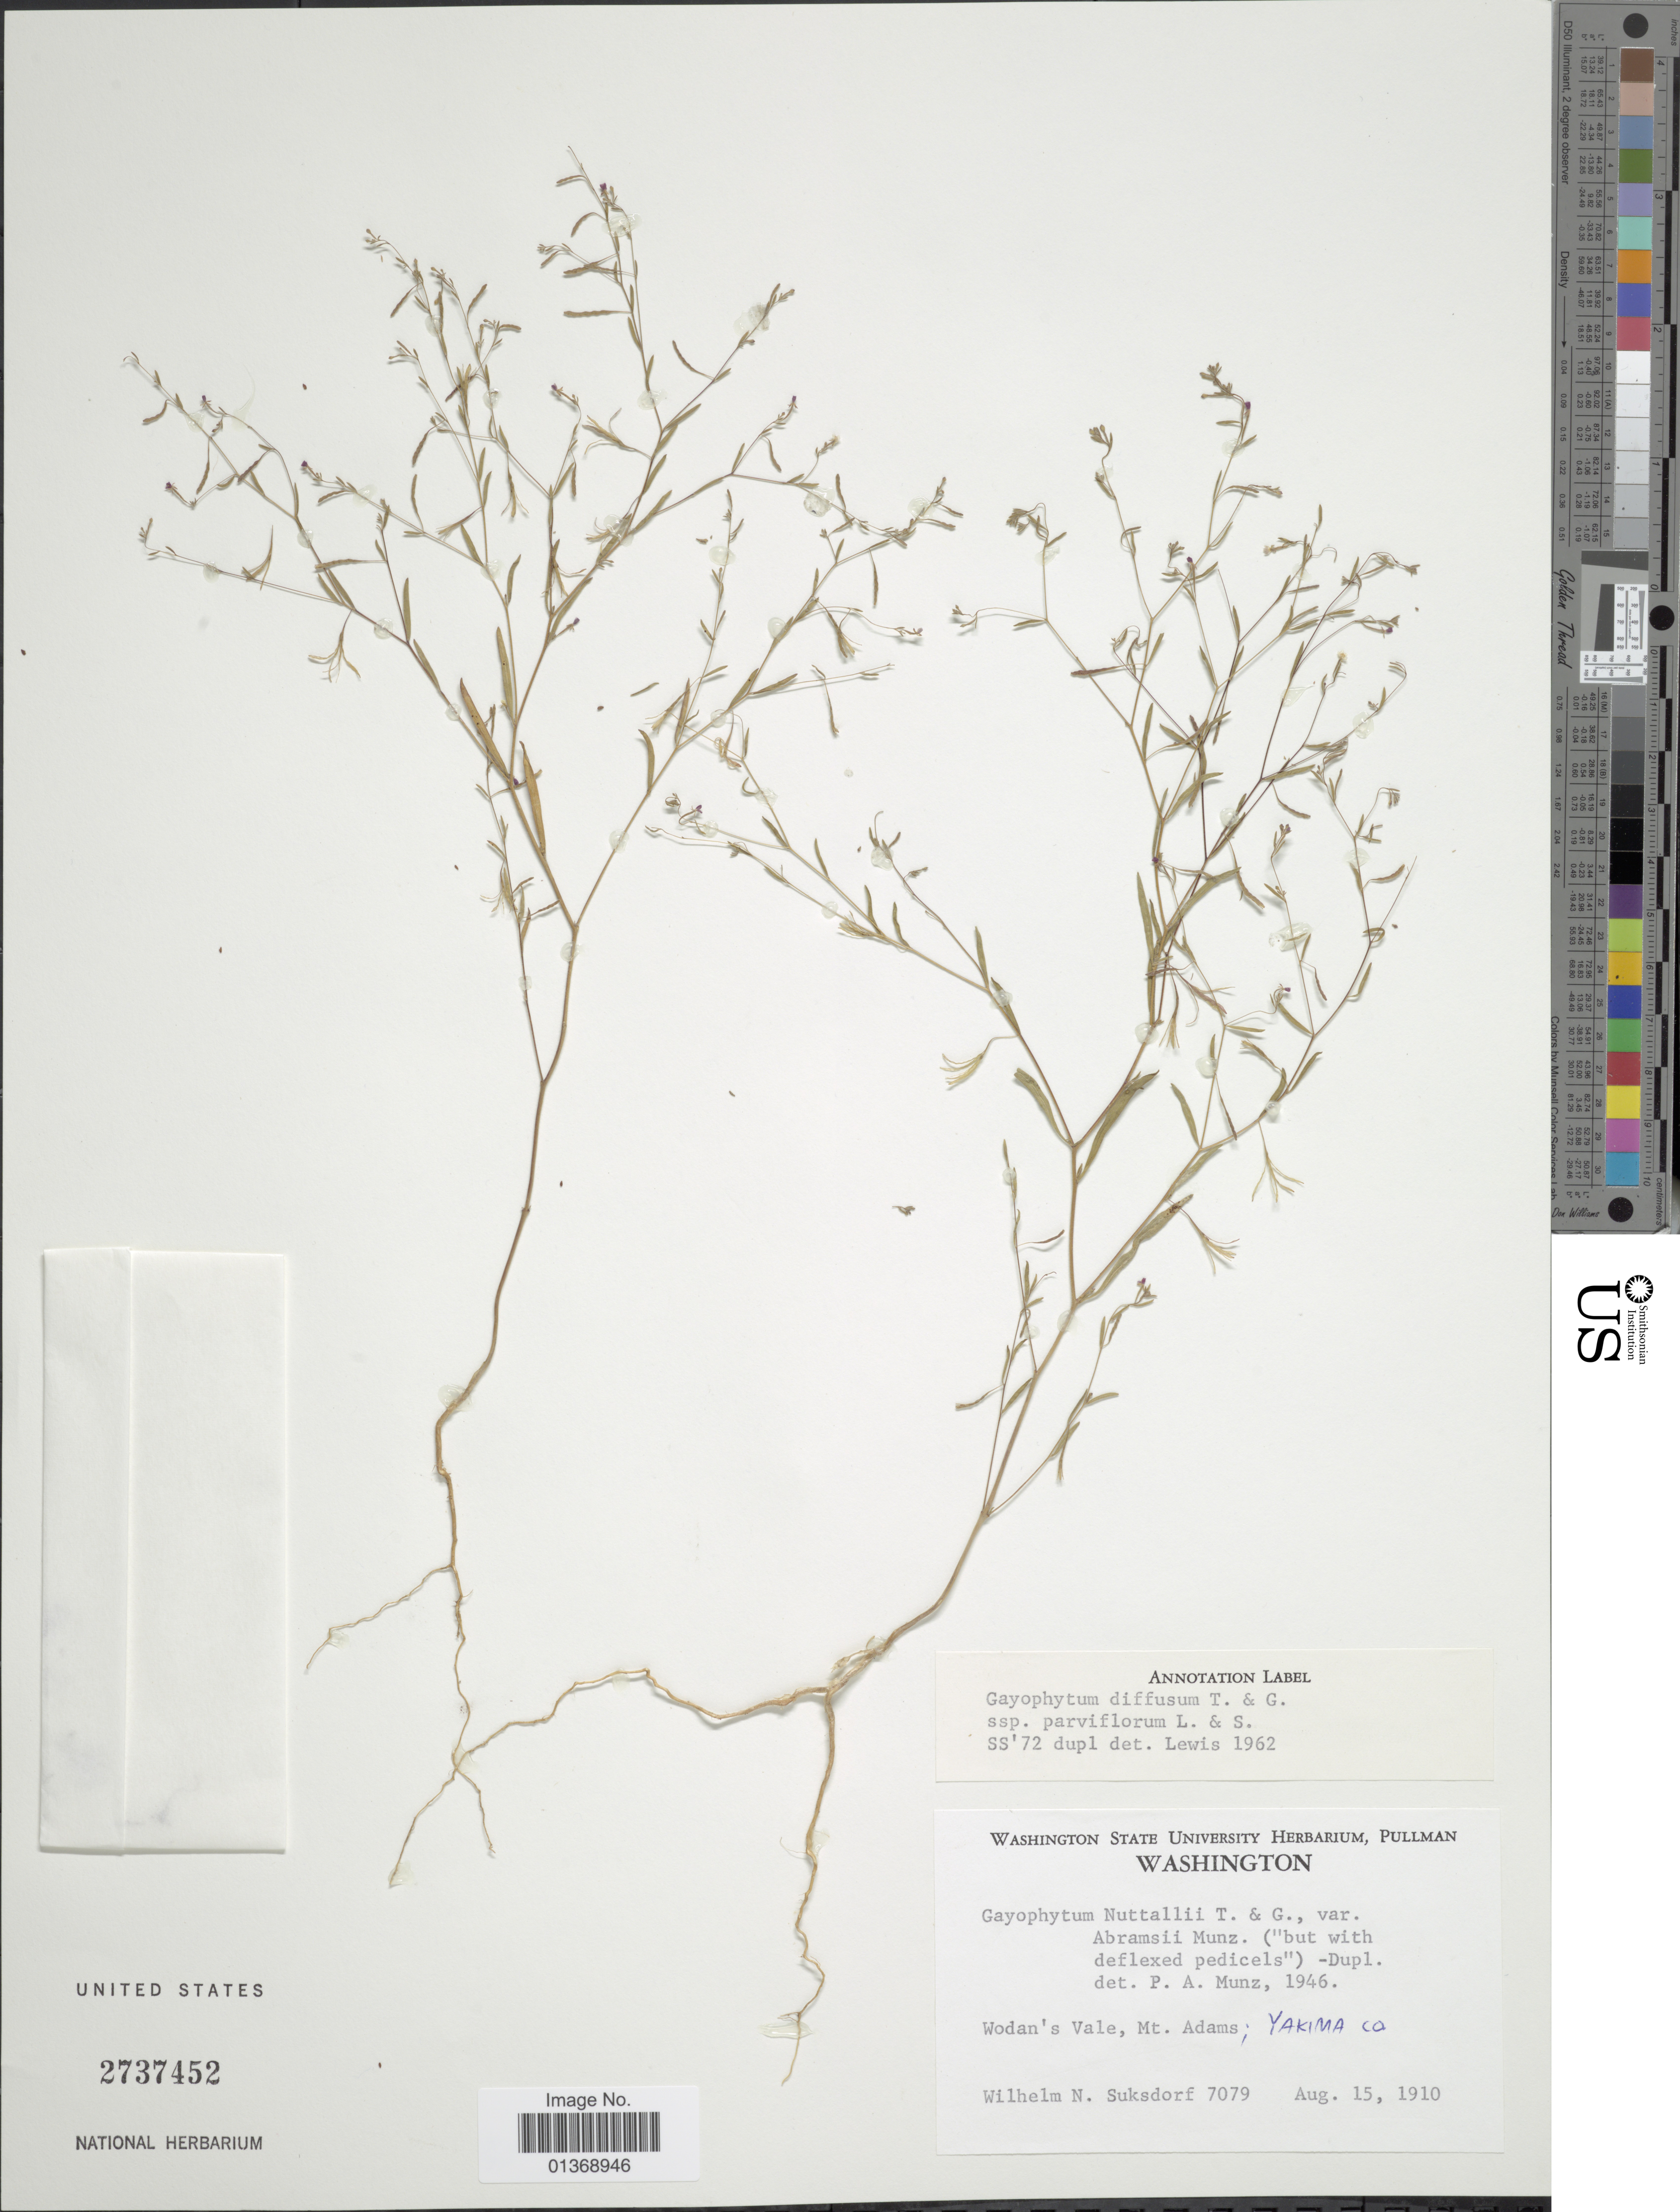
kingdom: Plantae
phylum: Tracheophyta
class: Magnoliopsida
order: Myrtales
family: Onagraceae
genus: Gayophytum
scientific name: Gayophytum diffusum subsp. parviflorum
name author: F. H. Lewis & Szweyk.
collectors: W. N. Suksdorf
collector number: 7079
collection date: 1910-08-15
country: United States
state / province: Washington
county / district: Yakima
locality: Wodan's Vale, Mt. Adams; Yakima Co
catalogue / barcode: US 2737452